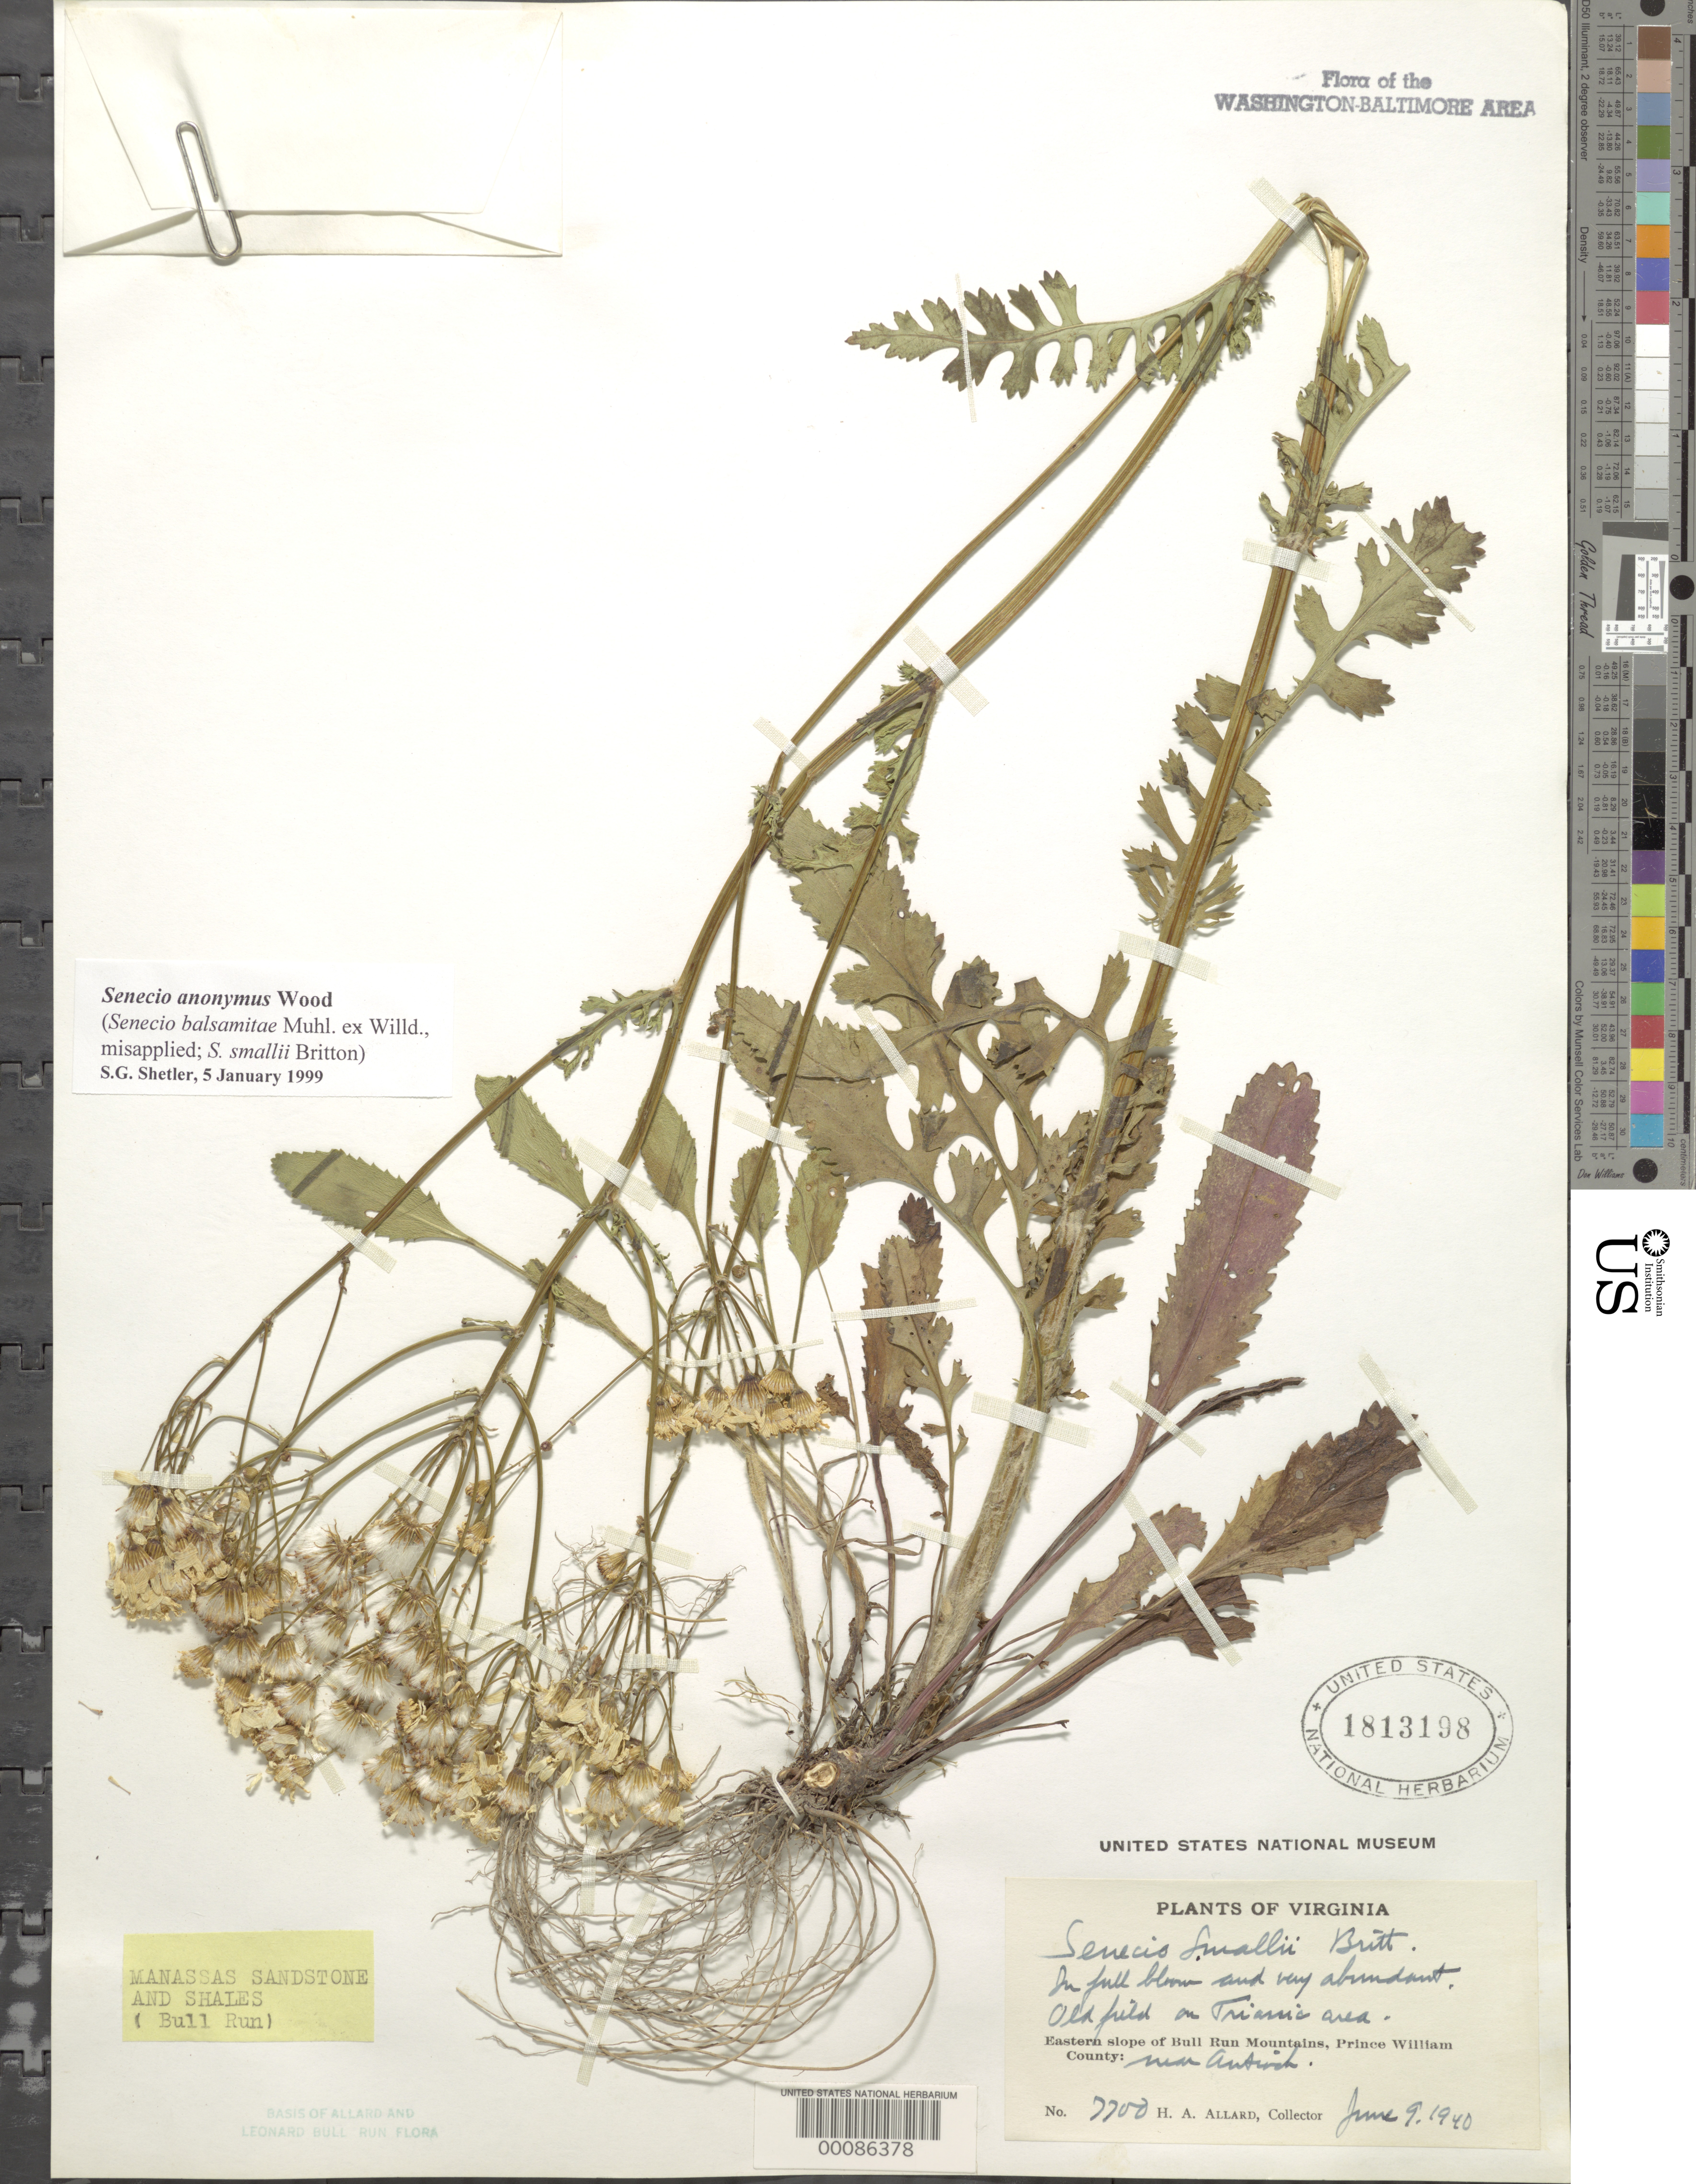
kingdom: Plantae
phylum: Tracheophyta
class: Magnoliopsida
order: Asterales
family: Asteraceae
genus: Packera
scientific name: Packera anonyma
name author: (Alph. Wood) W.A. Weber & Á. Löve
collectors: H. A. Allard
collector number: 7700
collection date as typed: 09 Jun 1940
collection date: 1940-06-09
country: United States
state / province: Virginia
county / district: Prince William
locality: Near Antioch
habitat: Old field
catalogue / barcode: US 1813198